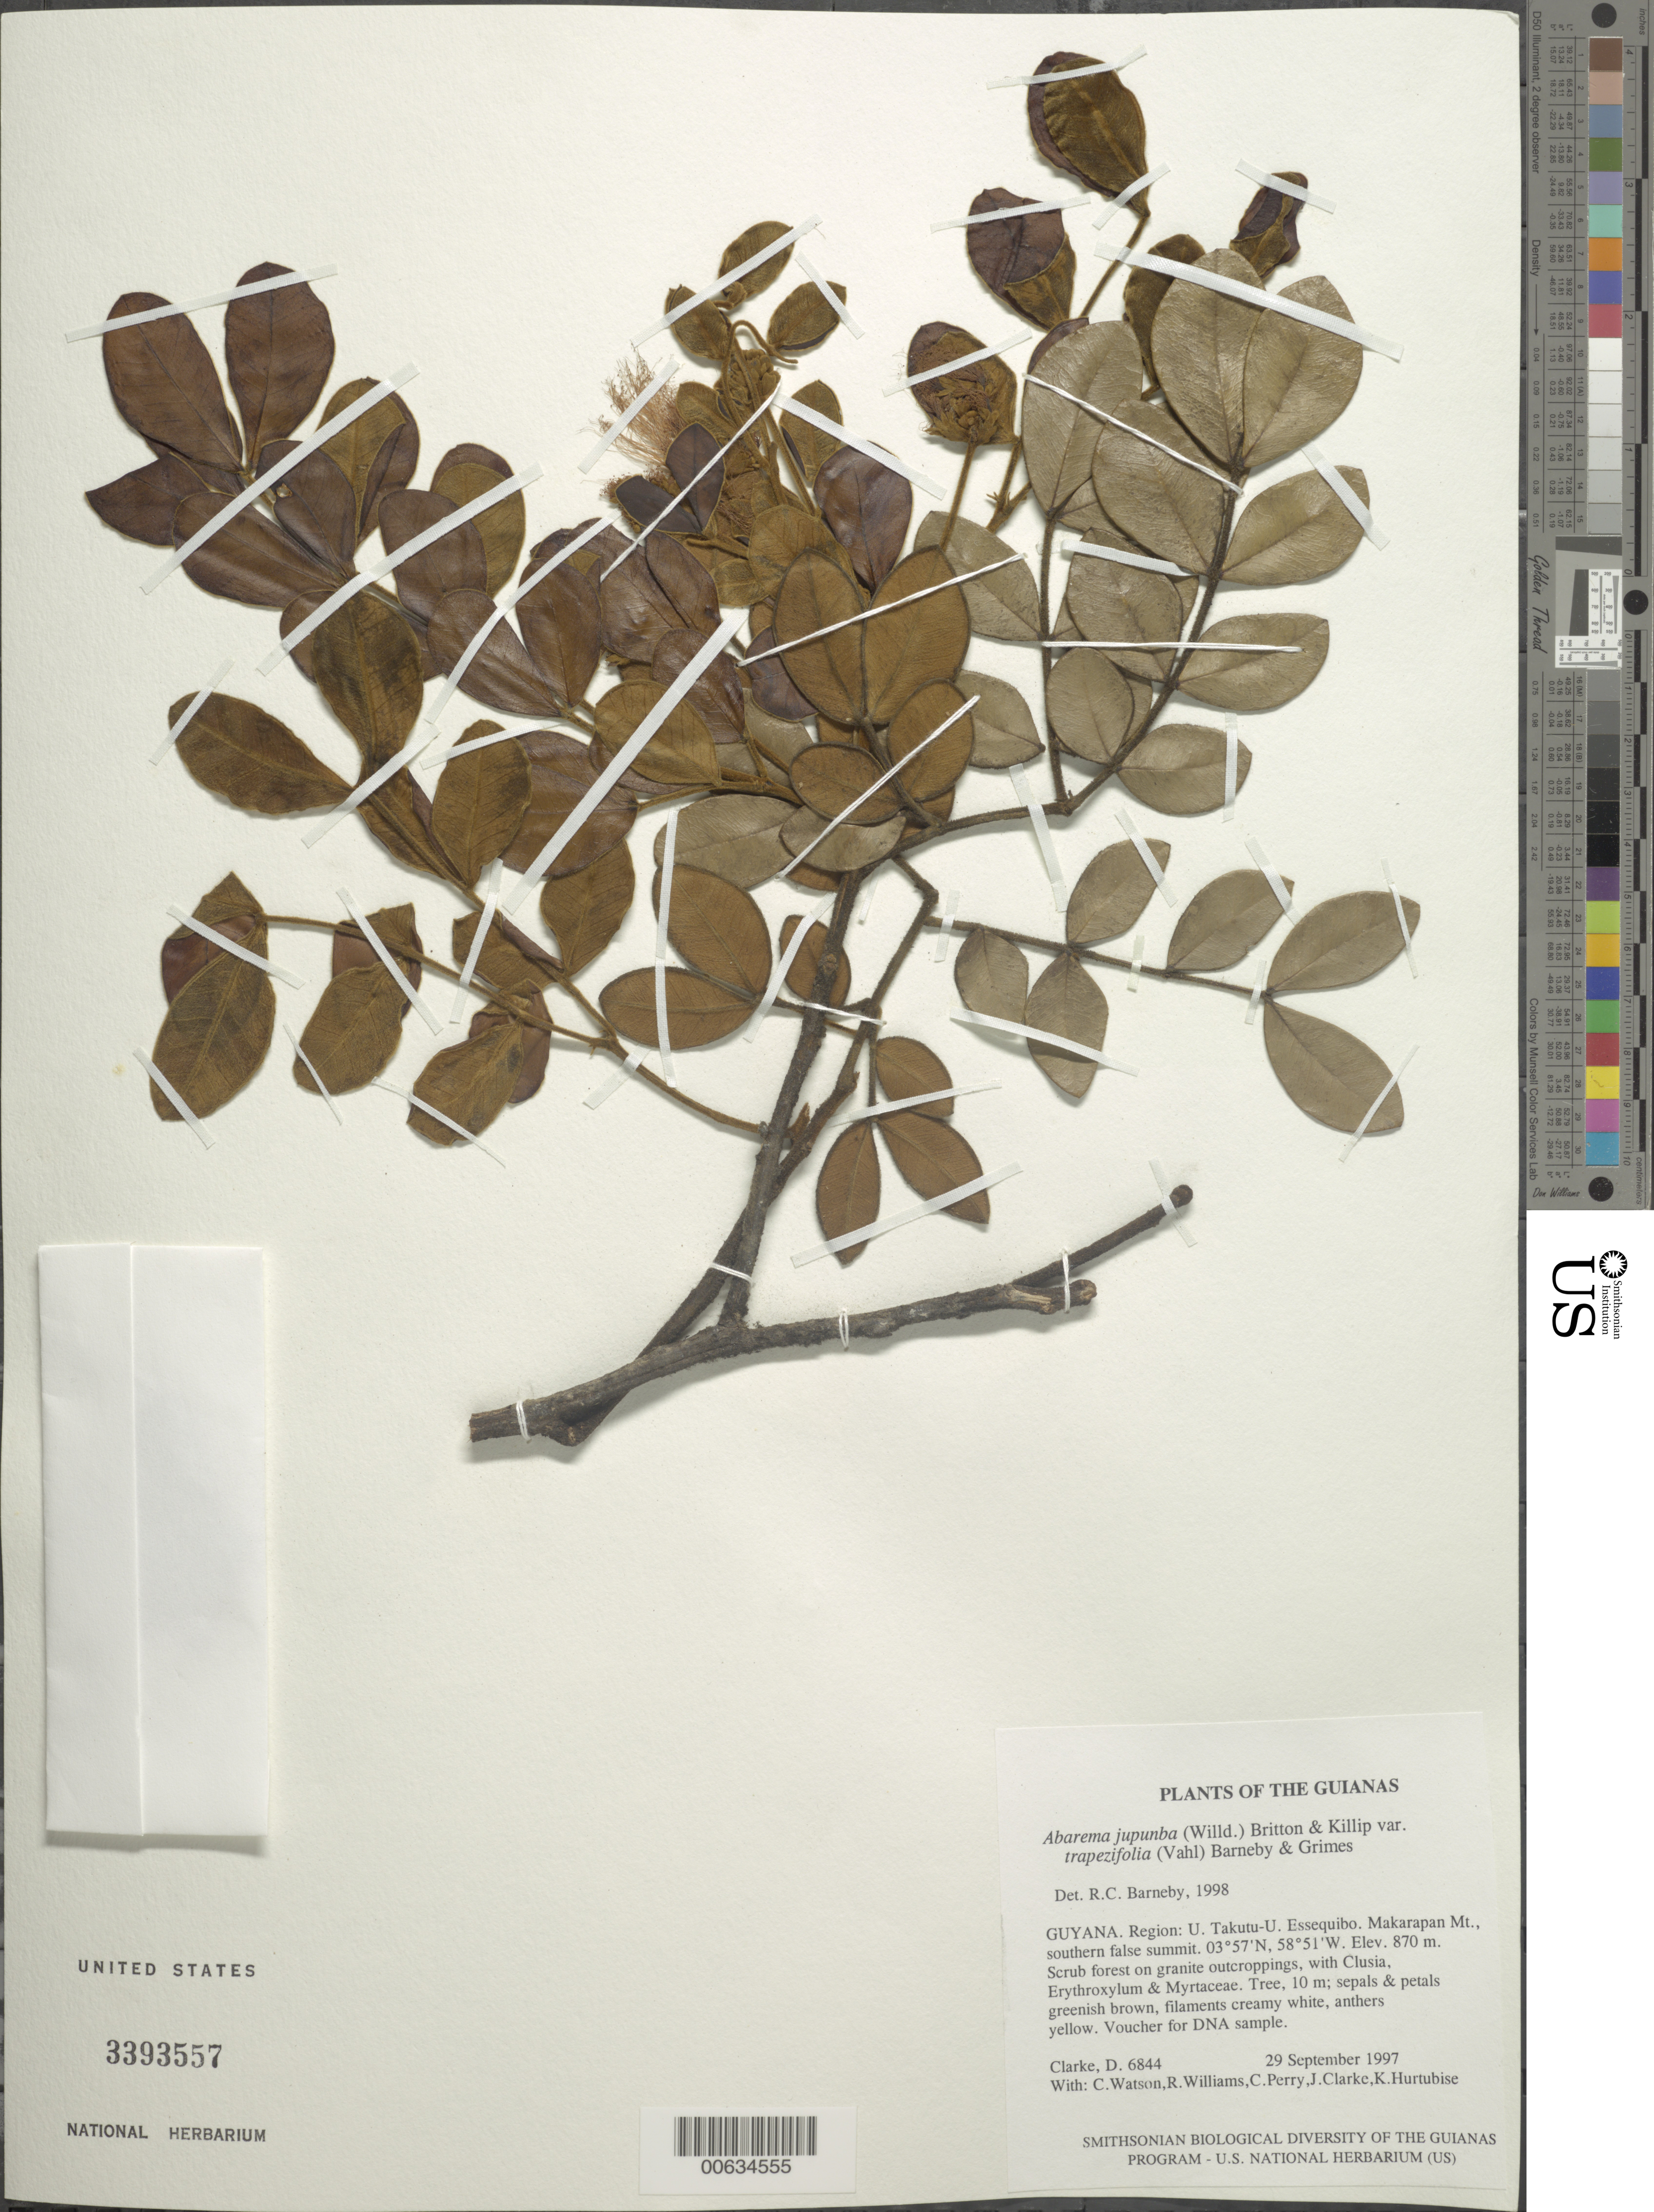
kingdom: Plantae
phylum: Tracheophyta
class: Magnoliopsida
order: Fabales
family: Fabaceae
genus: Jupunba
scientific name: Jupunba trapezifolia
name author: (Vahl) Moldenke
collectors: H. D. Clarke, C. Watson, R. Williams, C. Perry, J. Clarke & K. Hurtubise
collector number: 6844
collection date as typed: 29 September 1997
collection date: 1997-09-29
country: Guyana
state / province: U. Takutu-U. Essequibo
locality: Makarapan Mt., southern false summit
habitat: Scrub forest on granite outcroppings, with Clusia, Erythroxylum & Myrtaceae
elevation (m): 870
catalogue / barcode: US 3393557